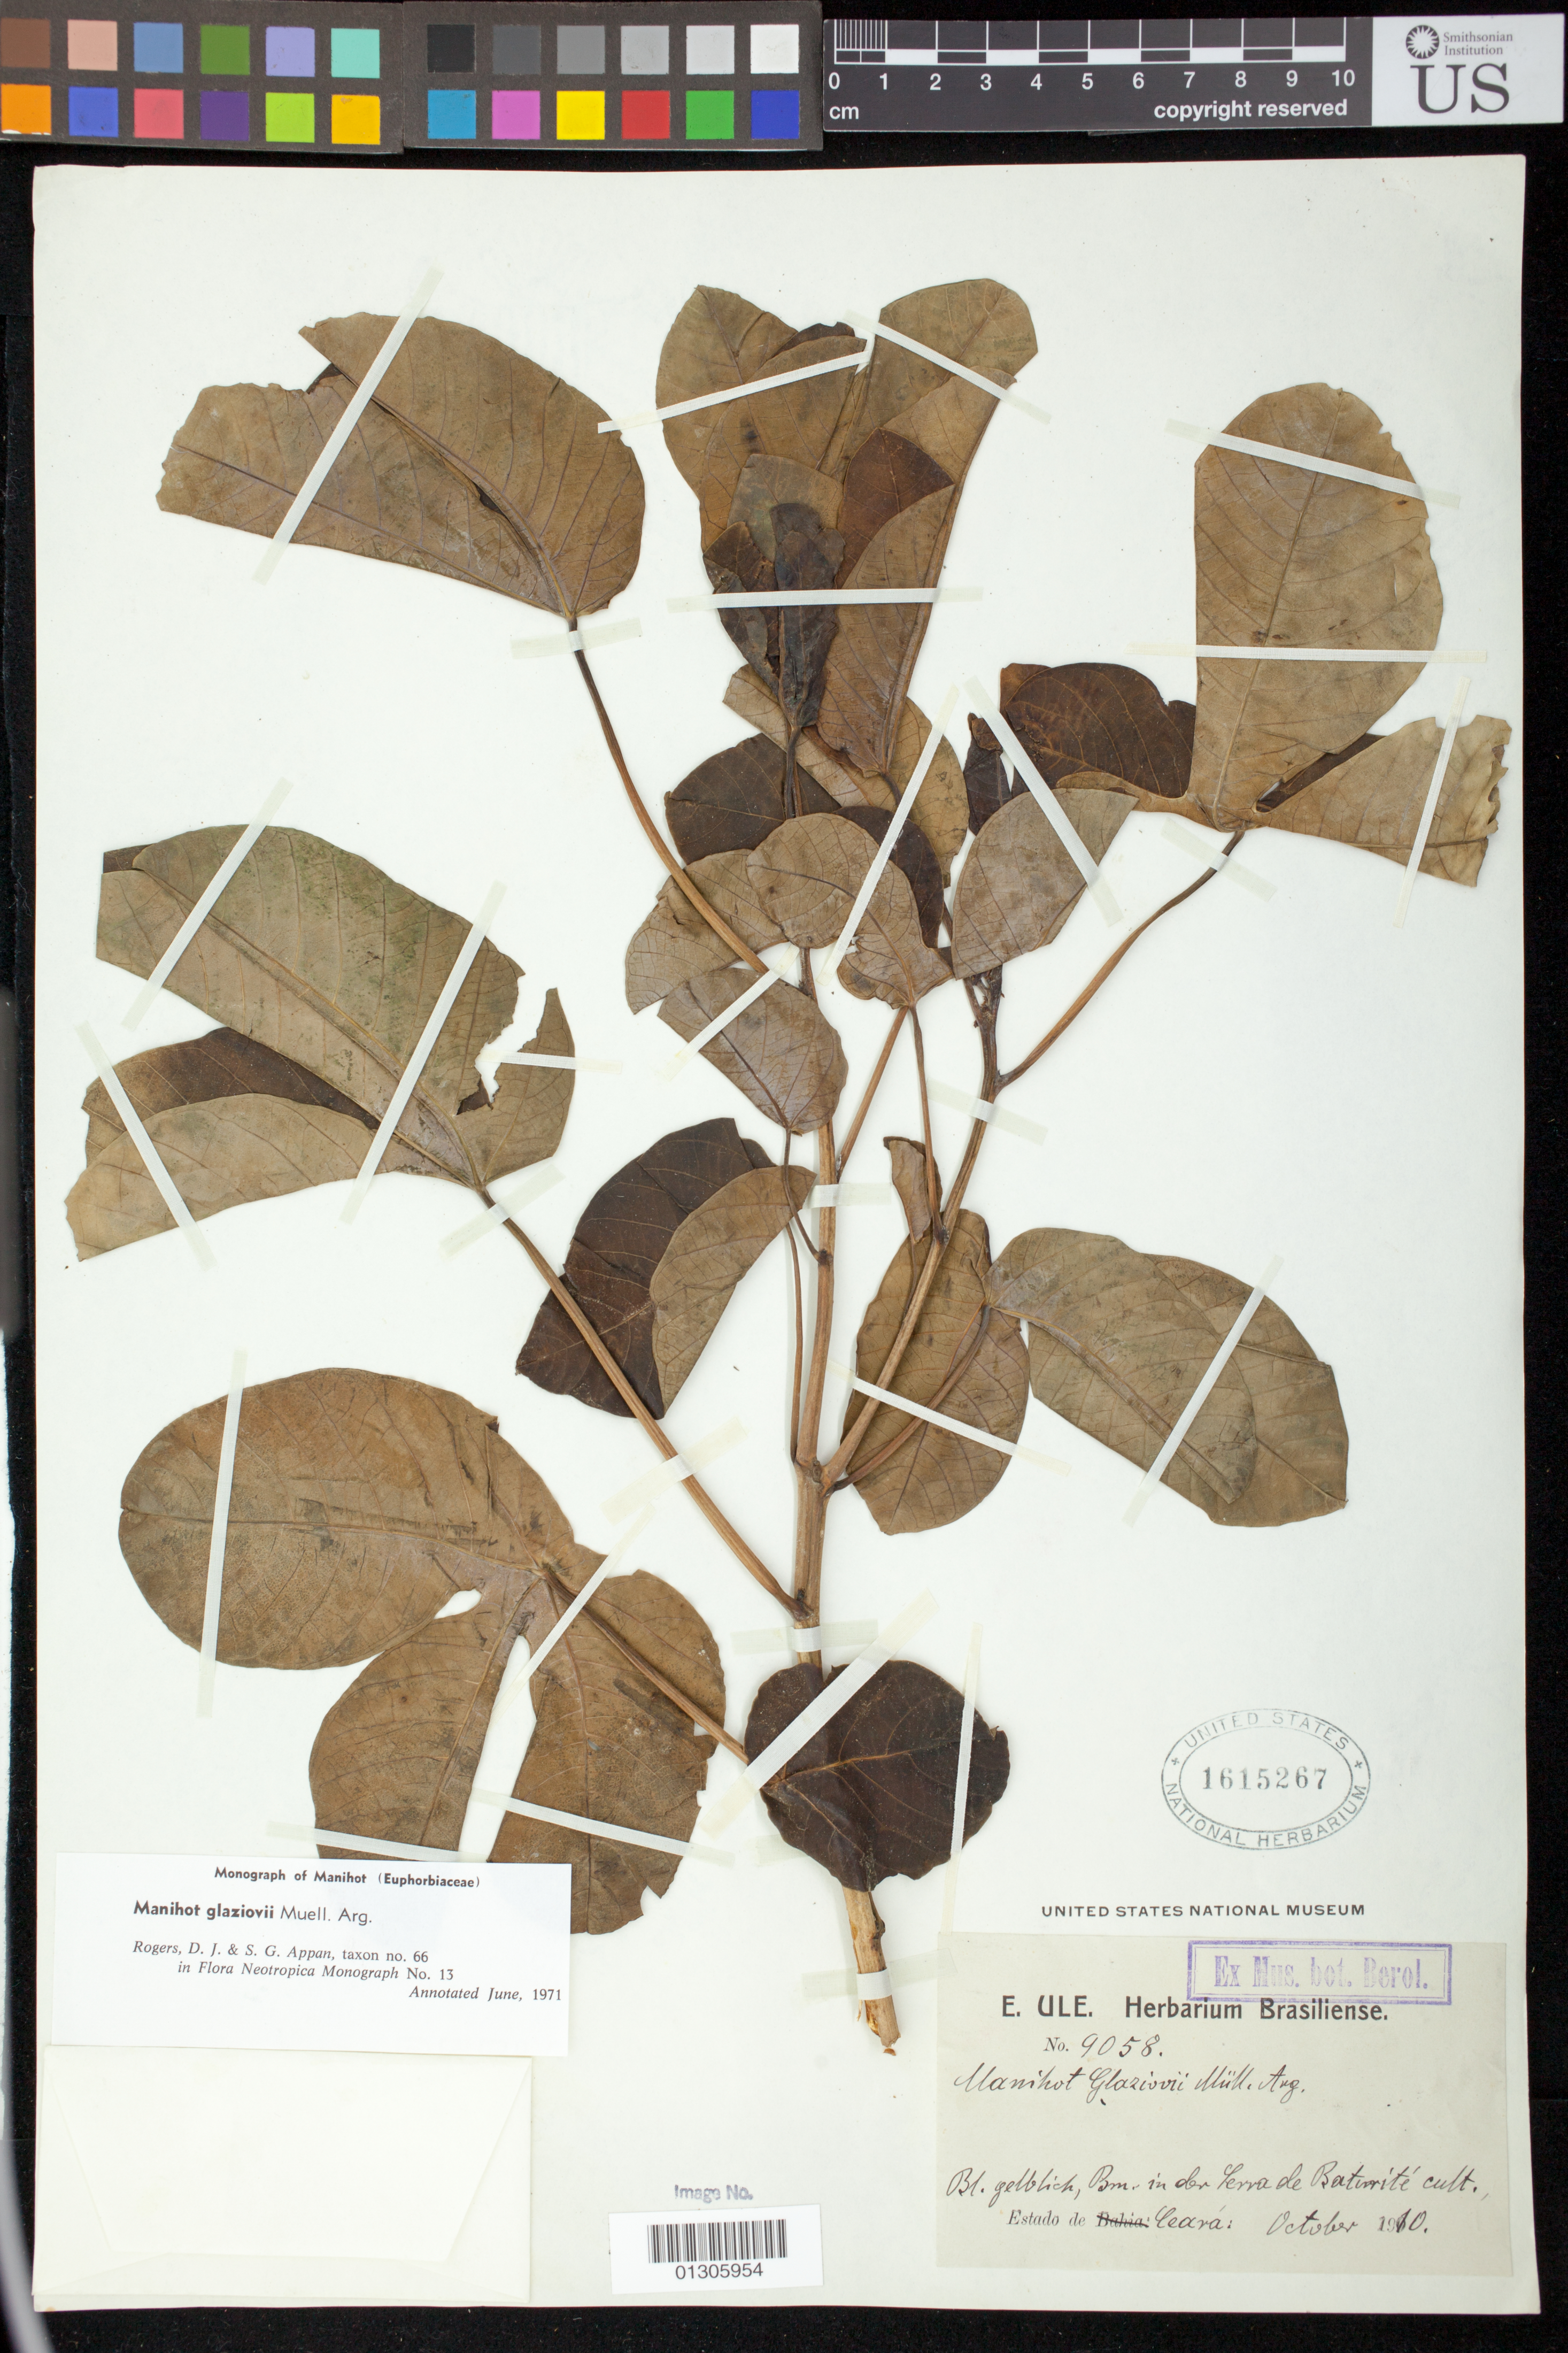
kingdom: Plantae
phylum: Tracheophyta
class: Magnoliopsida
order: Malpighiales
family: Euphorbiaceae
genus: Manihot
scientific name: Manihot esculenta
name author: Crantz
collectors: E. Ule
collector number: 9058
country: Brazil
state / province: Ceará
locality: Bl. gelblick, Bm. in der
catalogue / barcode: US 1615267